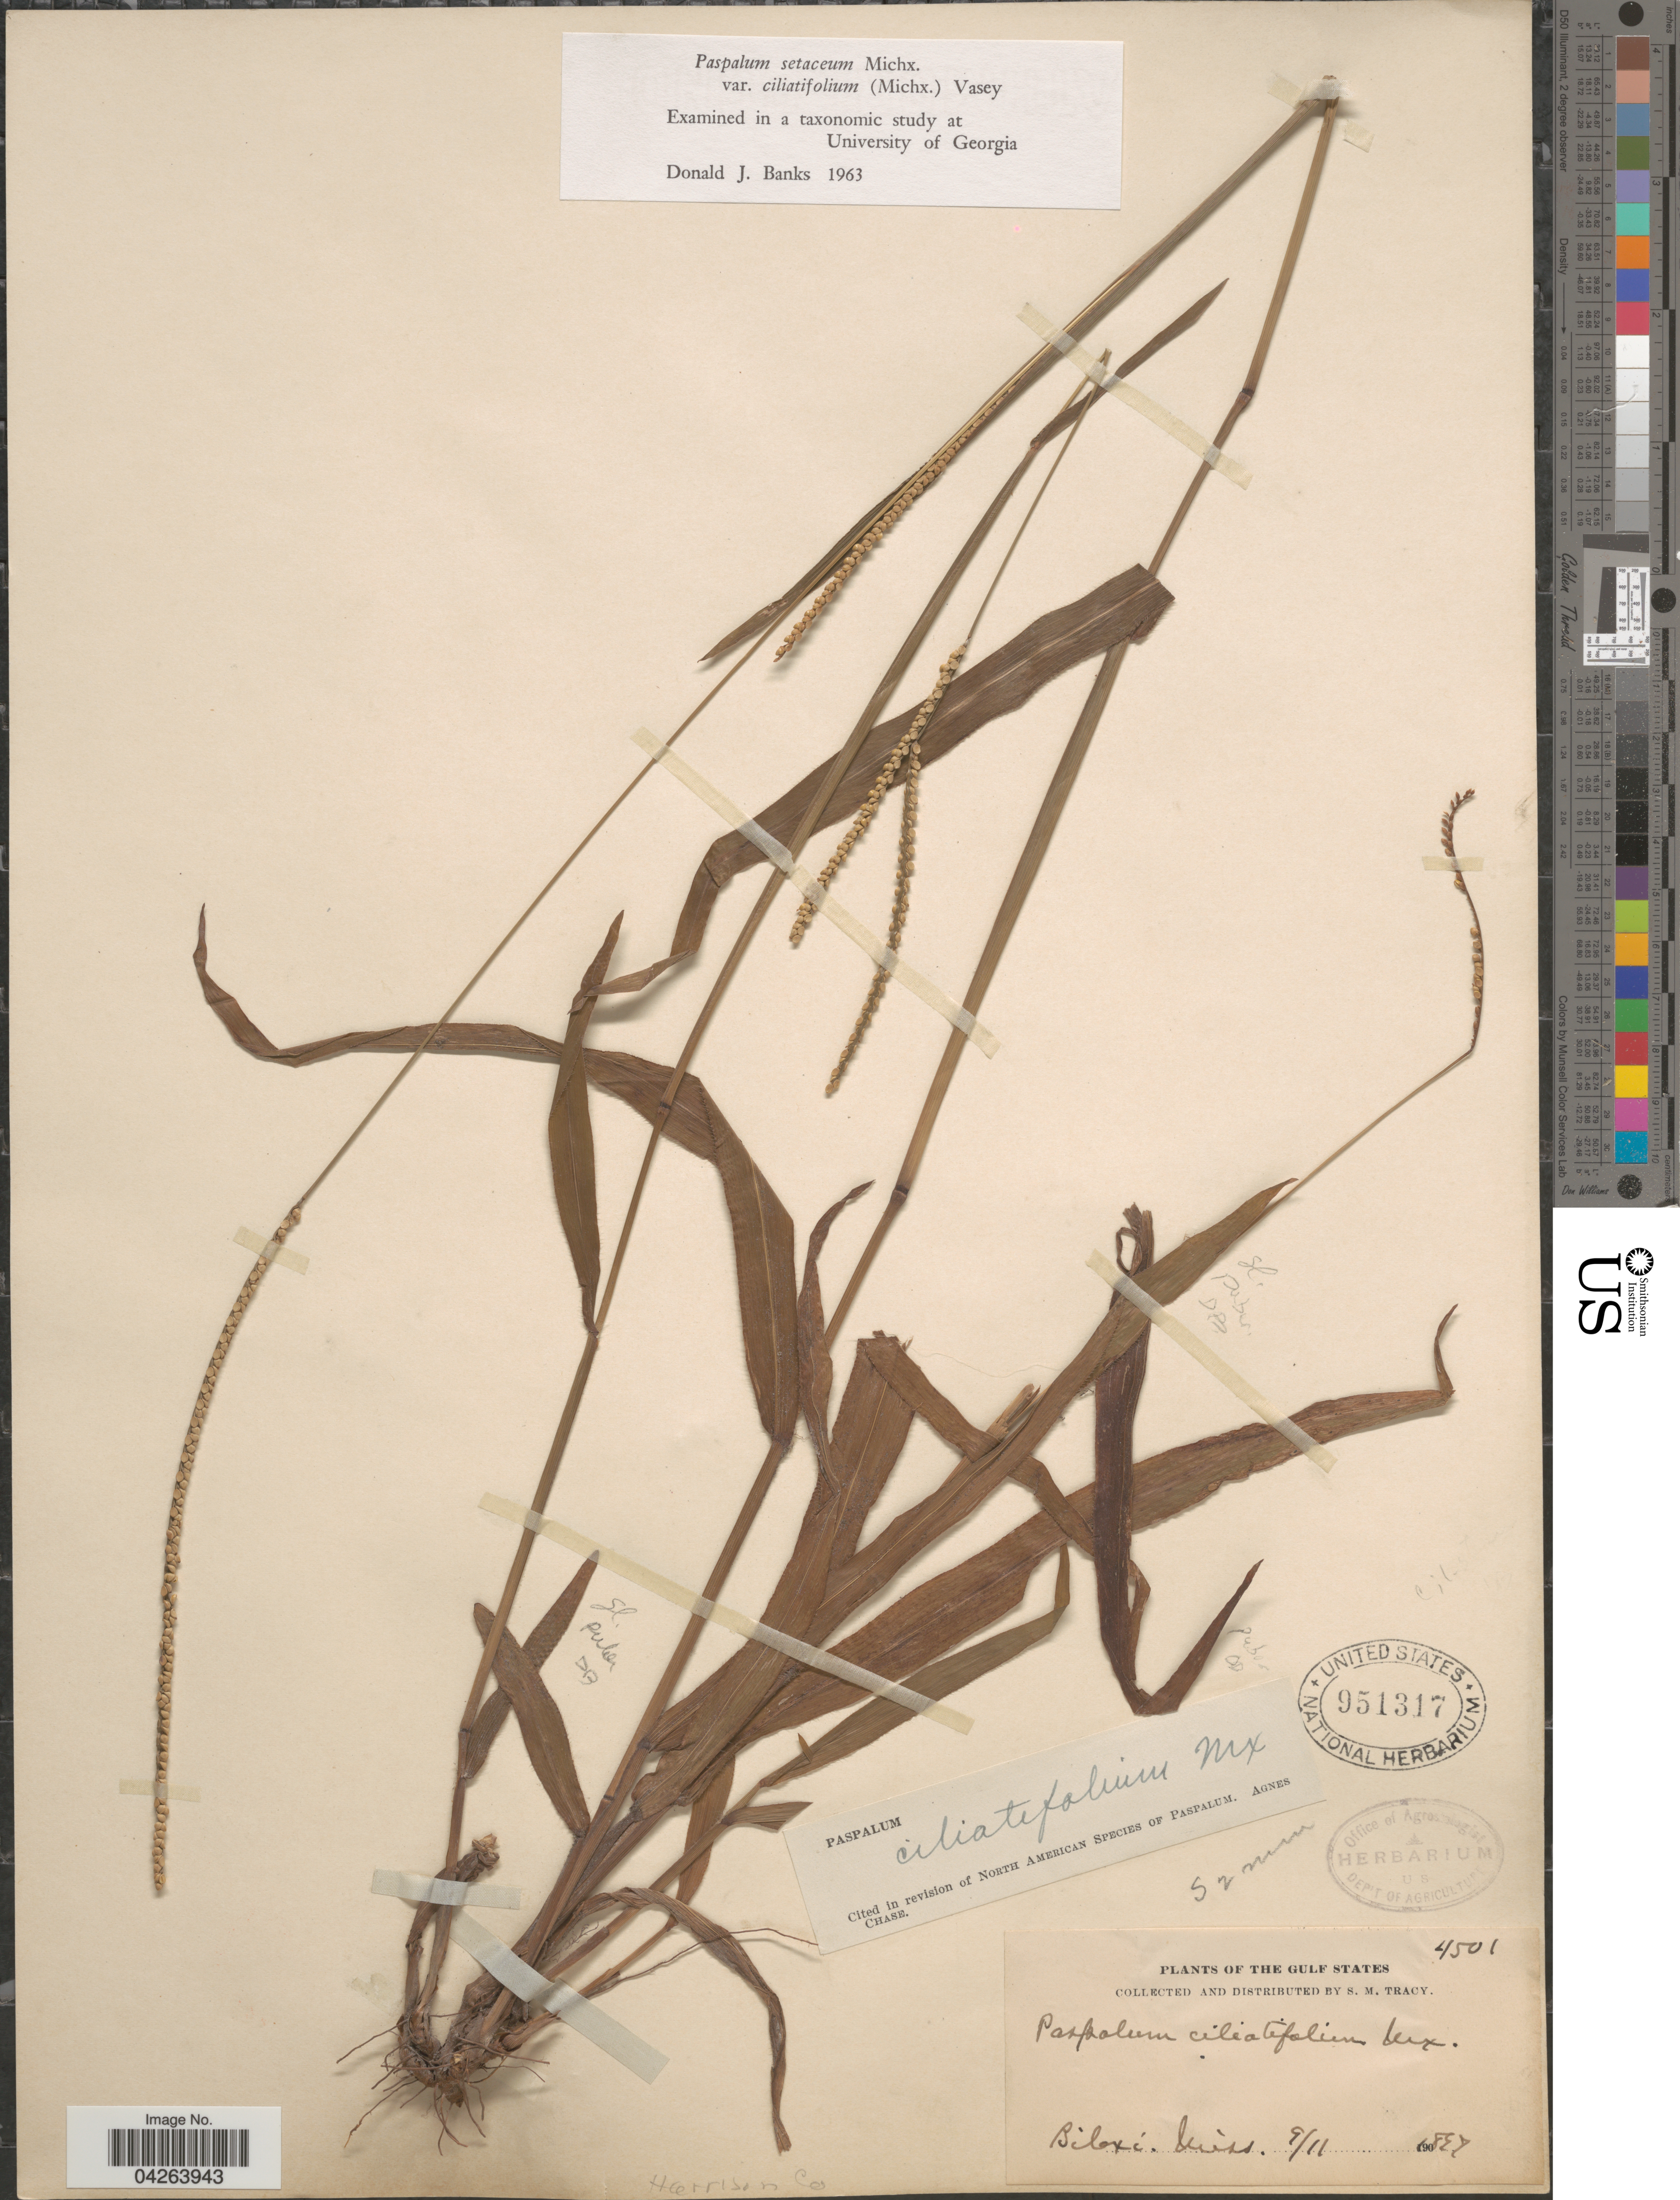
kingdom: Plantae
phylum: Tracheophyta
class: Liliopsida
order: Poales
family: Poaceae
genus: Paspalum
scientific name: Paspalum setaceum var. ciliatifolium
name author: (Michx.) Vasey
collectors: S. M. Tracy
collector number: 4501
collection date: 1897-09-11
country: United States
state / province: Mississippi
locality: The Gulf States. Biloxi. Harrison Co.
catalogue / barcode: US 951317